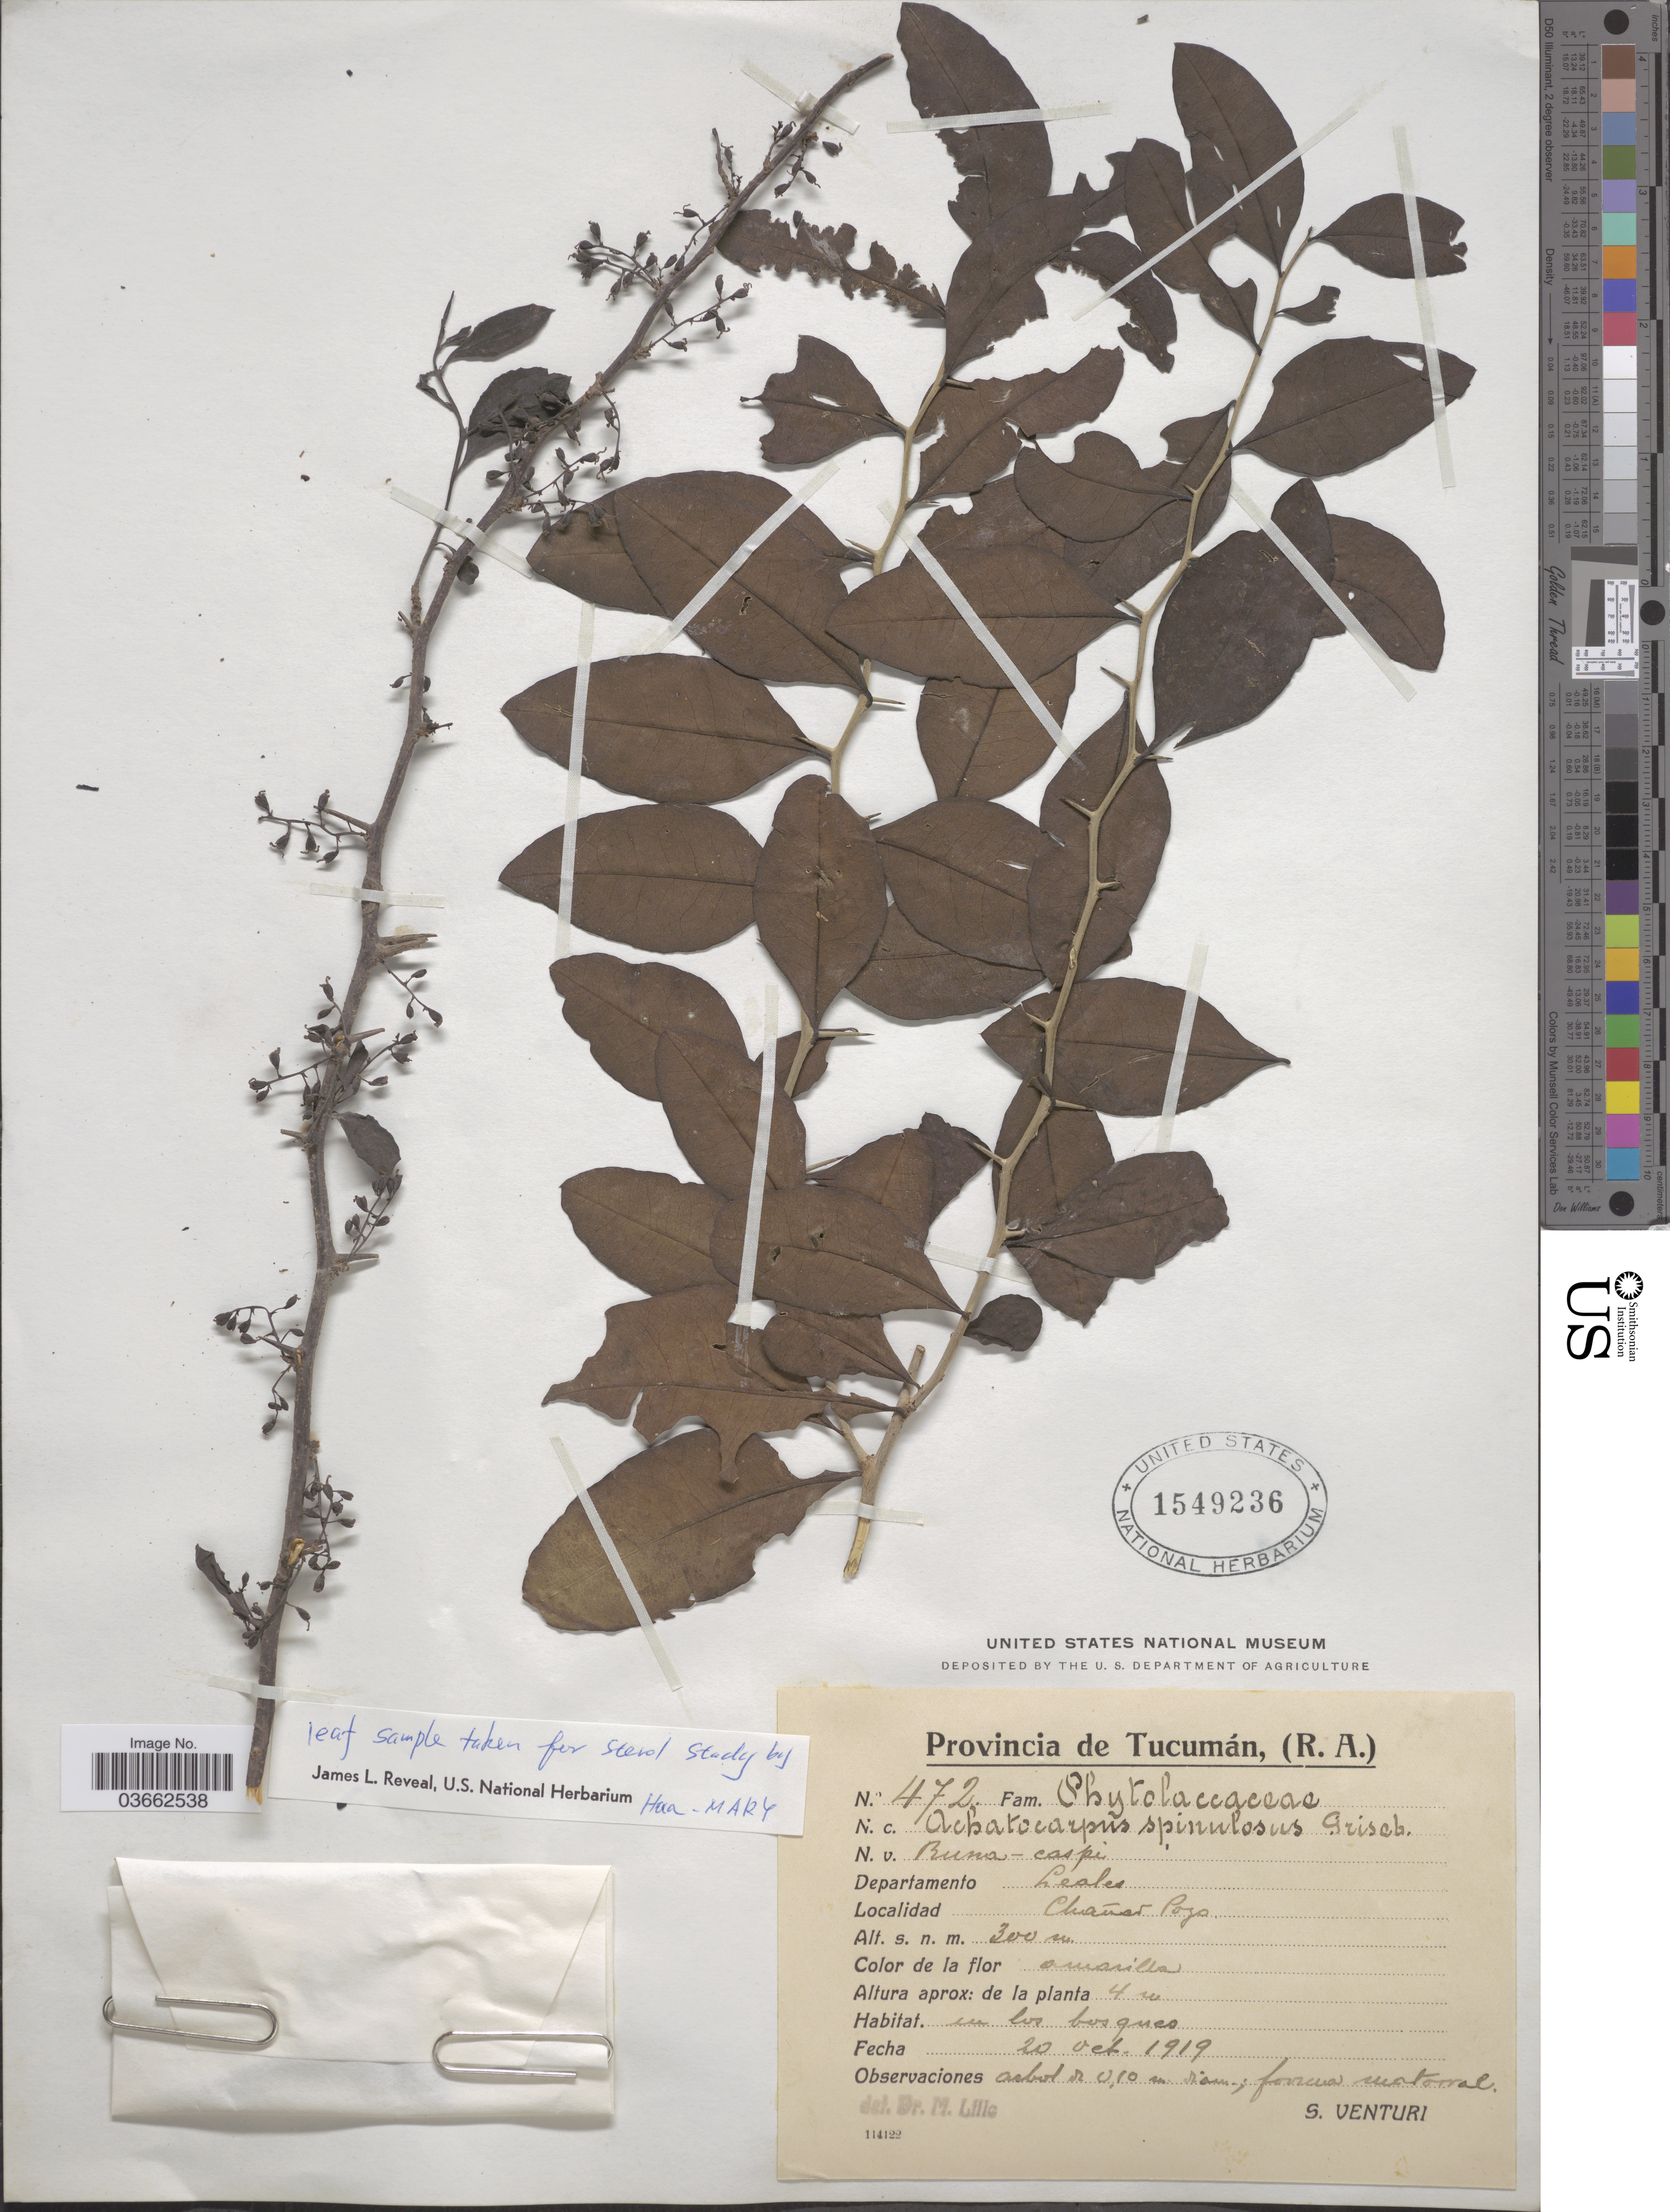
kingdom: Plantae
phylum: Tracheophyta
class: Magnoliopsida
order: Caryophyllales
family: Achatocarpaceae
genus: Achatocarpus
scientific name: Achatocarpus spinulosus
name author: Griseb.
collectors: S. Venturi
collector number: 472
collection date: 1919-10-20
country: Argentina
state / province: Tucuman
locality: Departamento Leales, Chañar Pozo.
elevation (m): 300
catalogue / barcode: US 1549236